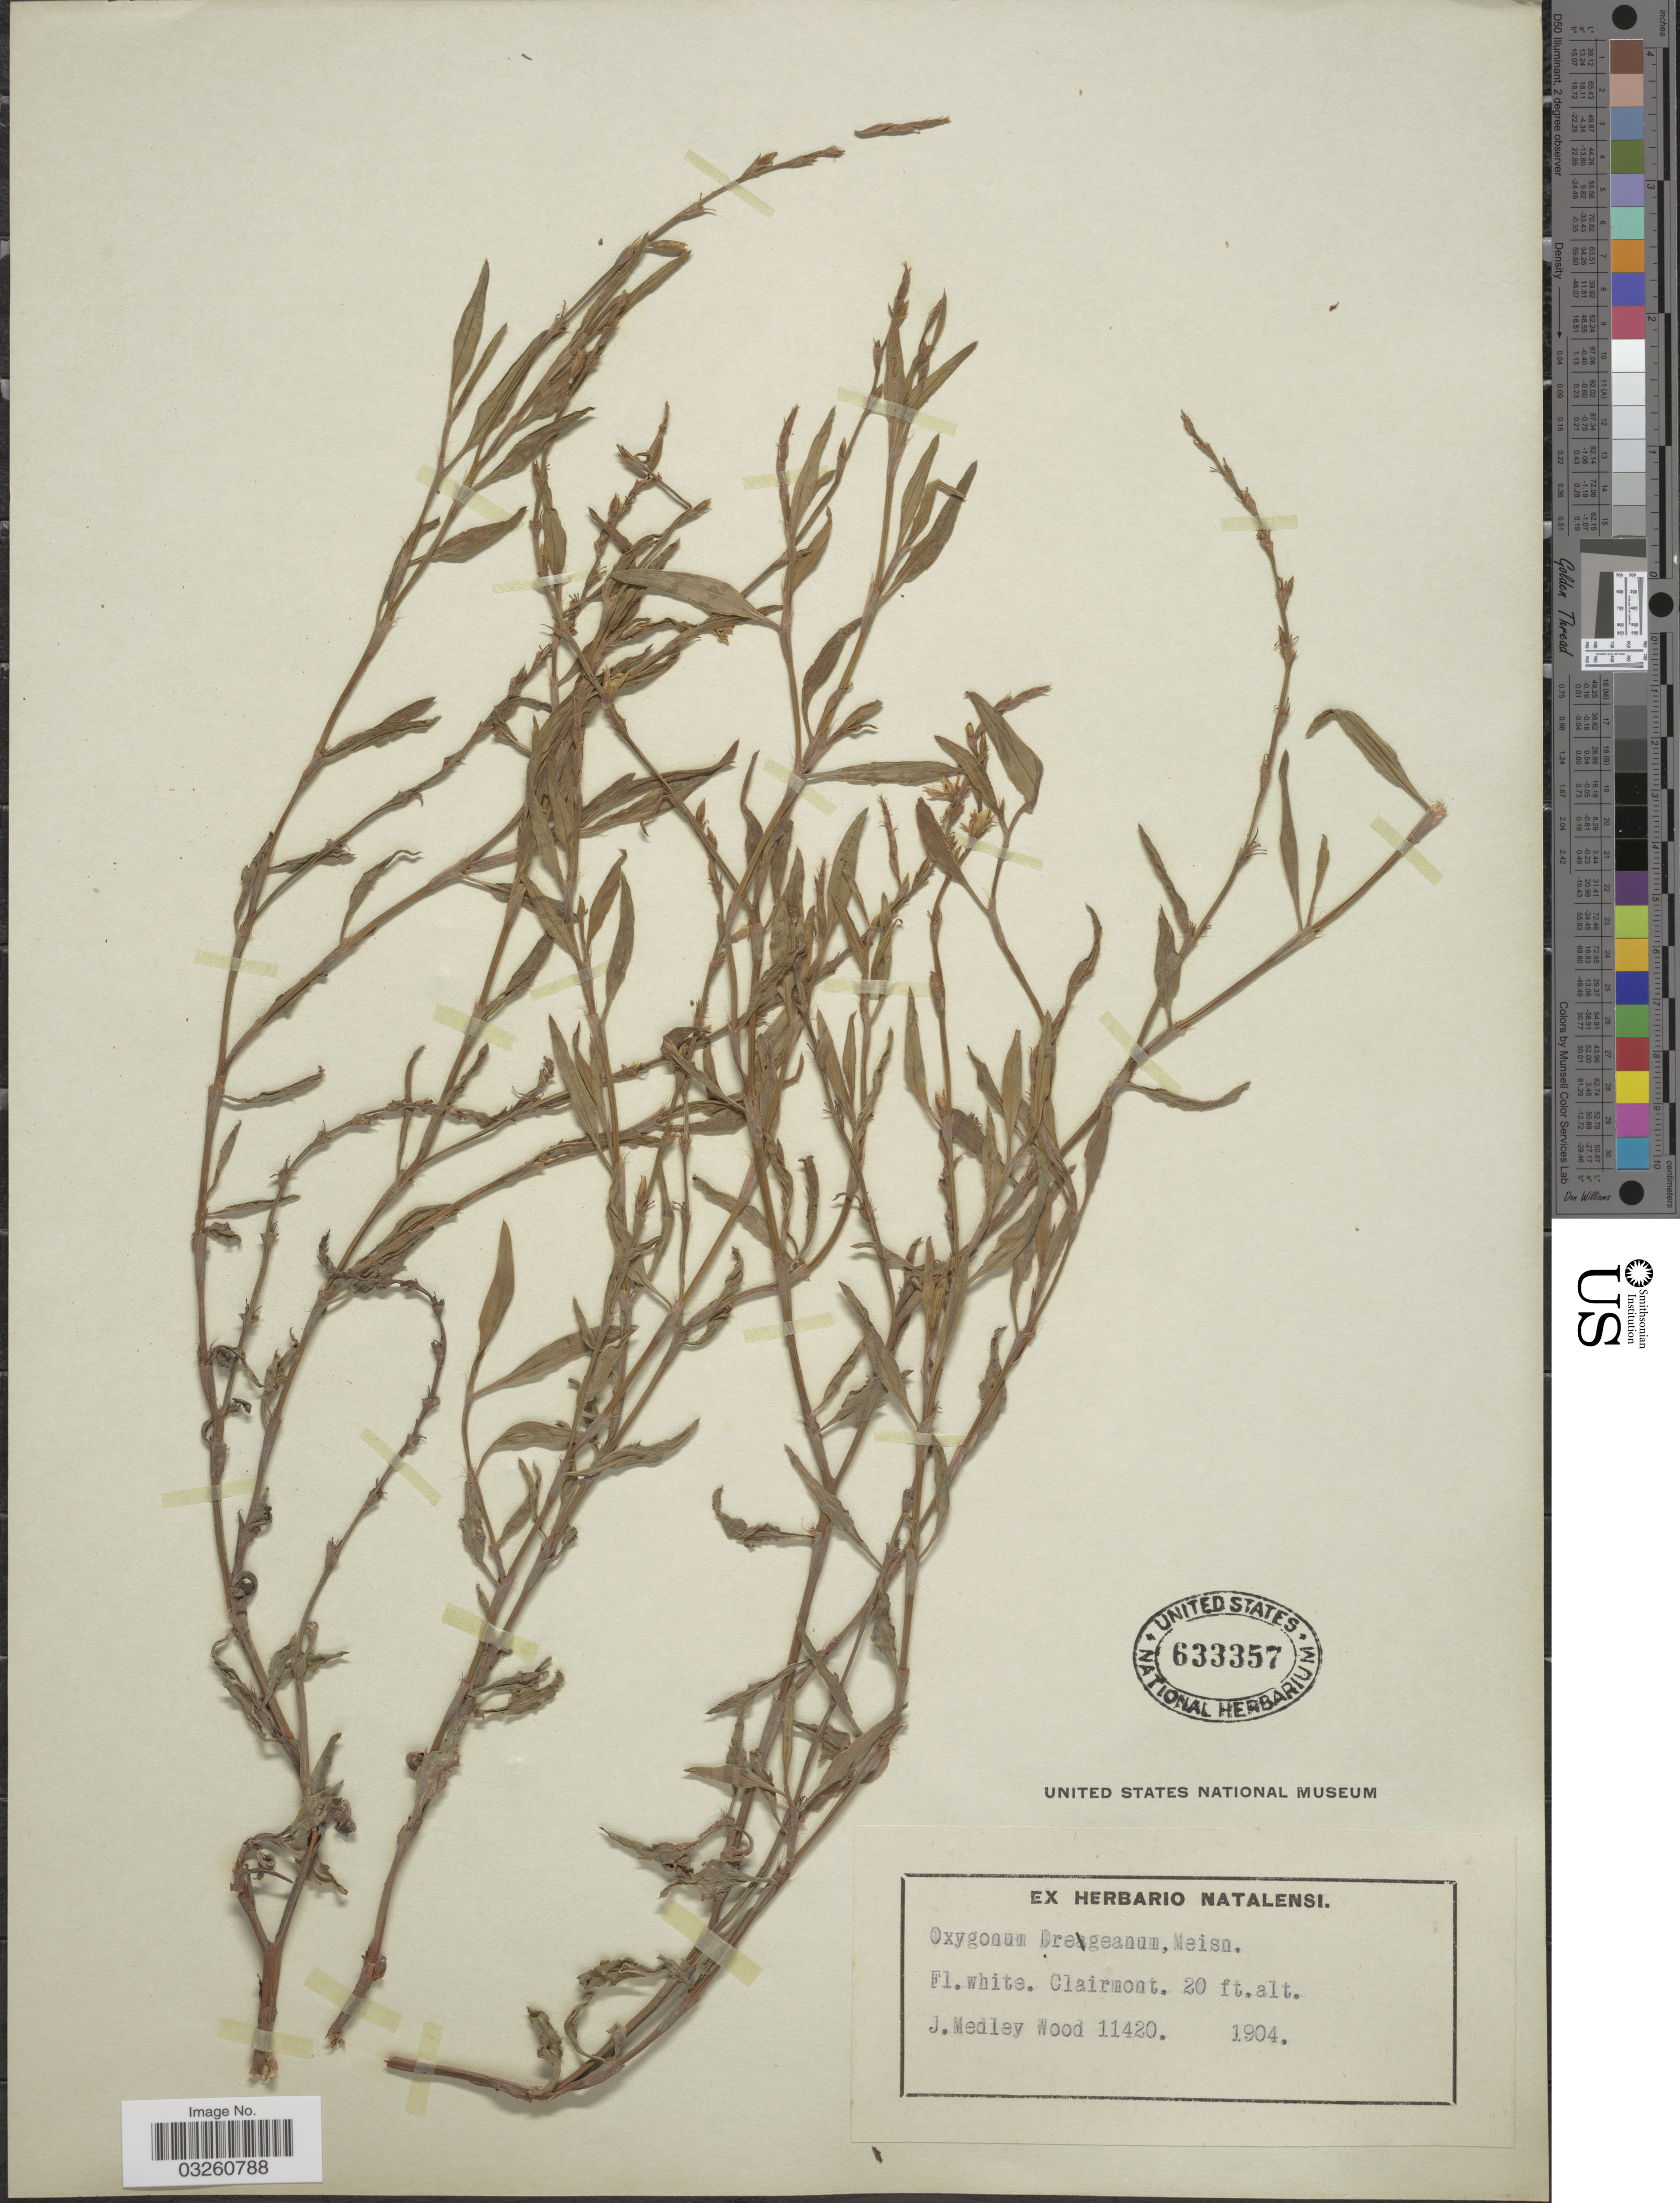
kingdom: Plantae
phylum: Tracheophyta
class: Magnoliopsida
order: Caryophyllales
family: Polygonaceae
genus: Oxygonum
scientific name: Oxygonum dregeanum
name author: Meisn.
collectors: J. Medley Wood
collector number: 11420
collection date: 1904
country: South Africa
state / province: KwaZulu-Natal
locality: Clairmont.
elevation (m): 6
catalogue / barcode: US 633357